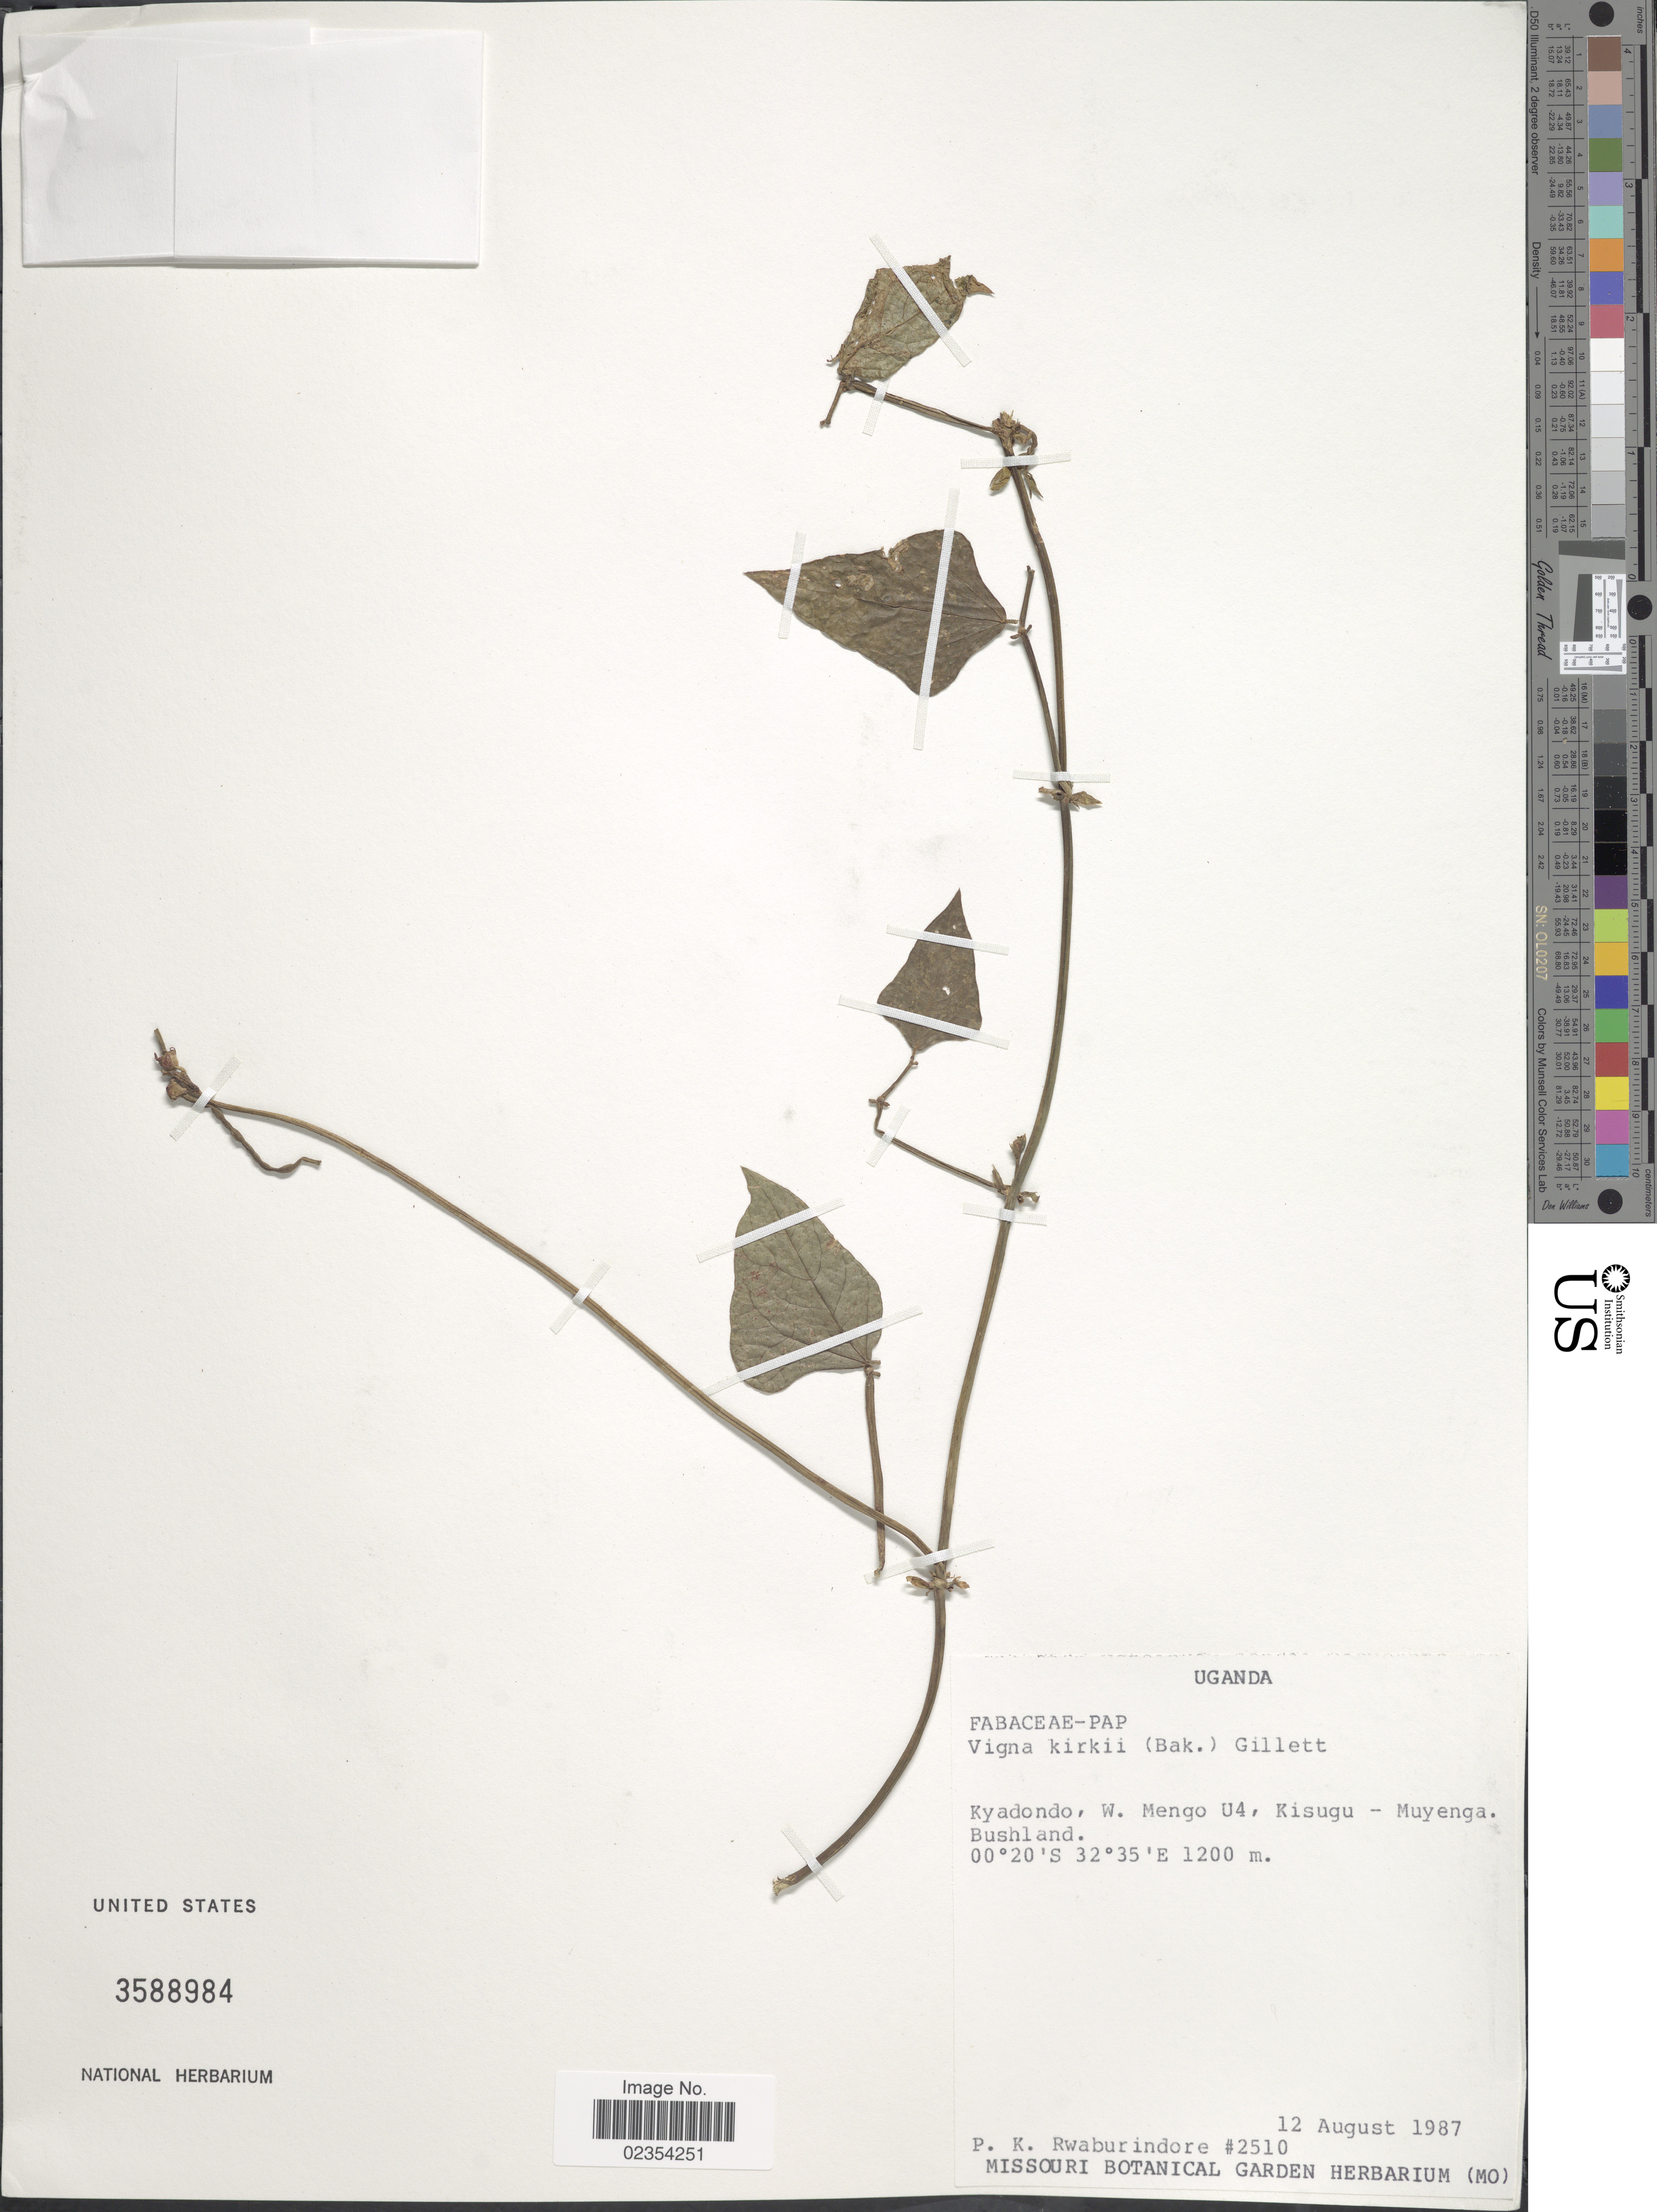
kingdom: Plantae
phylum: Tracheophyta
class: Magnoliopsida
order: Fabales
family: Fabaceae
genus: Vigna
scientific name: Vigna kirkii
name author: (Baker) J.B. Gillett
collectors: P. Rwaburindore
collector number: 2510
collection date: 1987-08-12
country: Uganda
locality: Kyadondo, W. Mengi U4, Kisugu-Muyenga.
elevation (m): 1200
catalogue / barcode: US 3588984